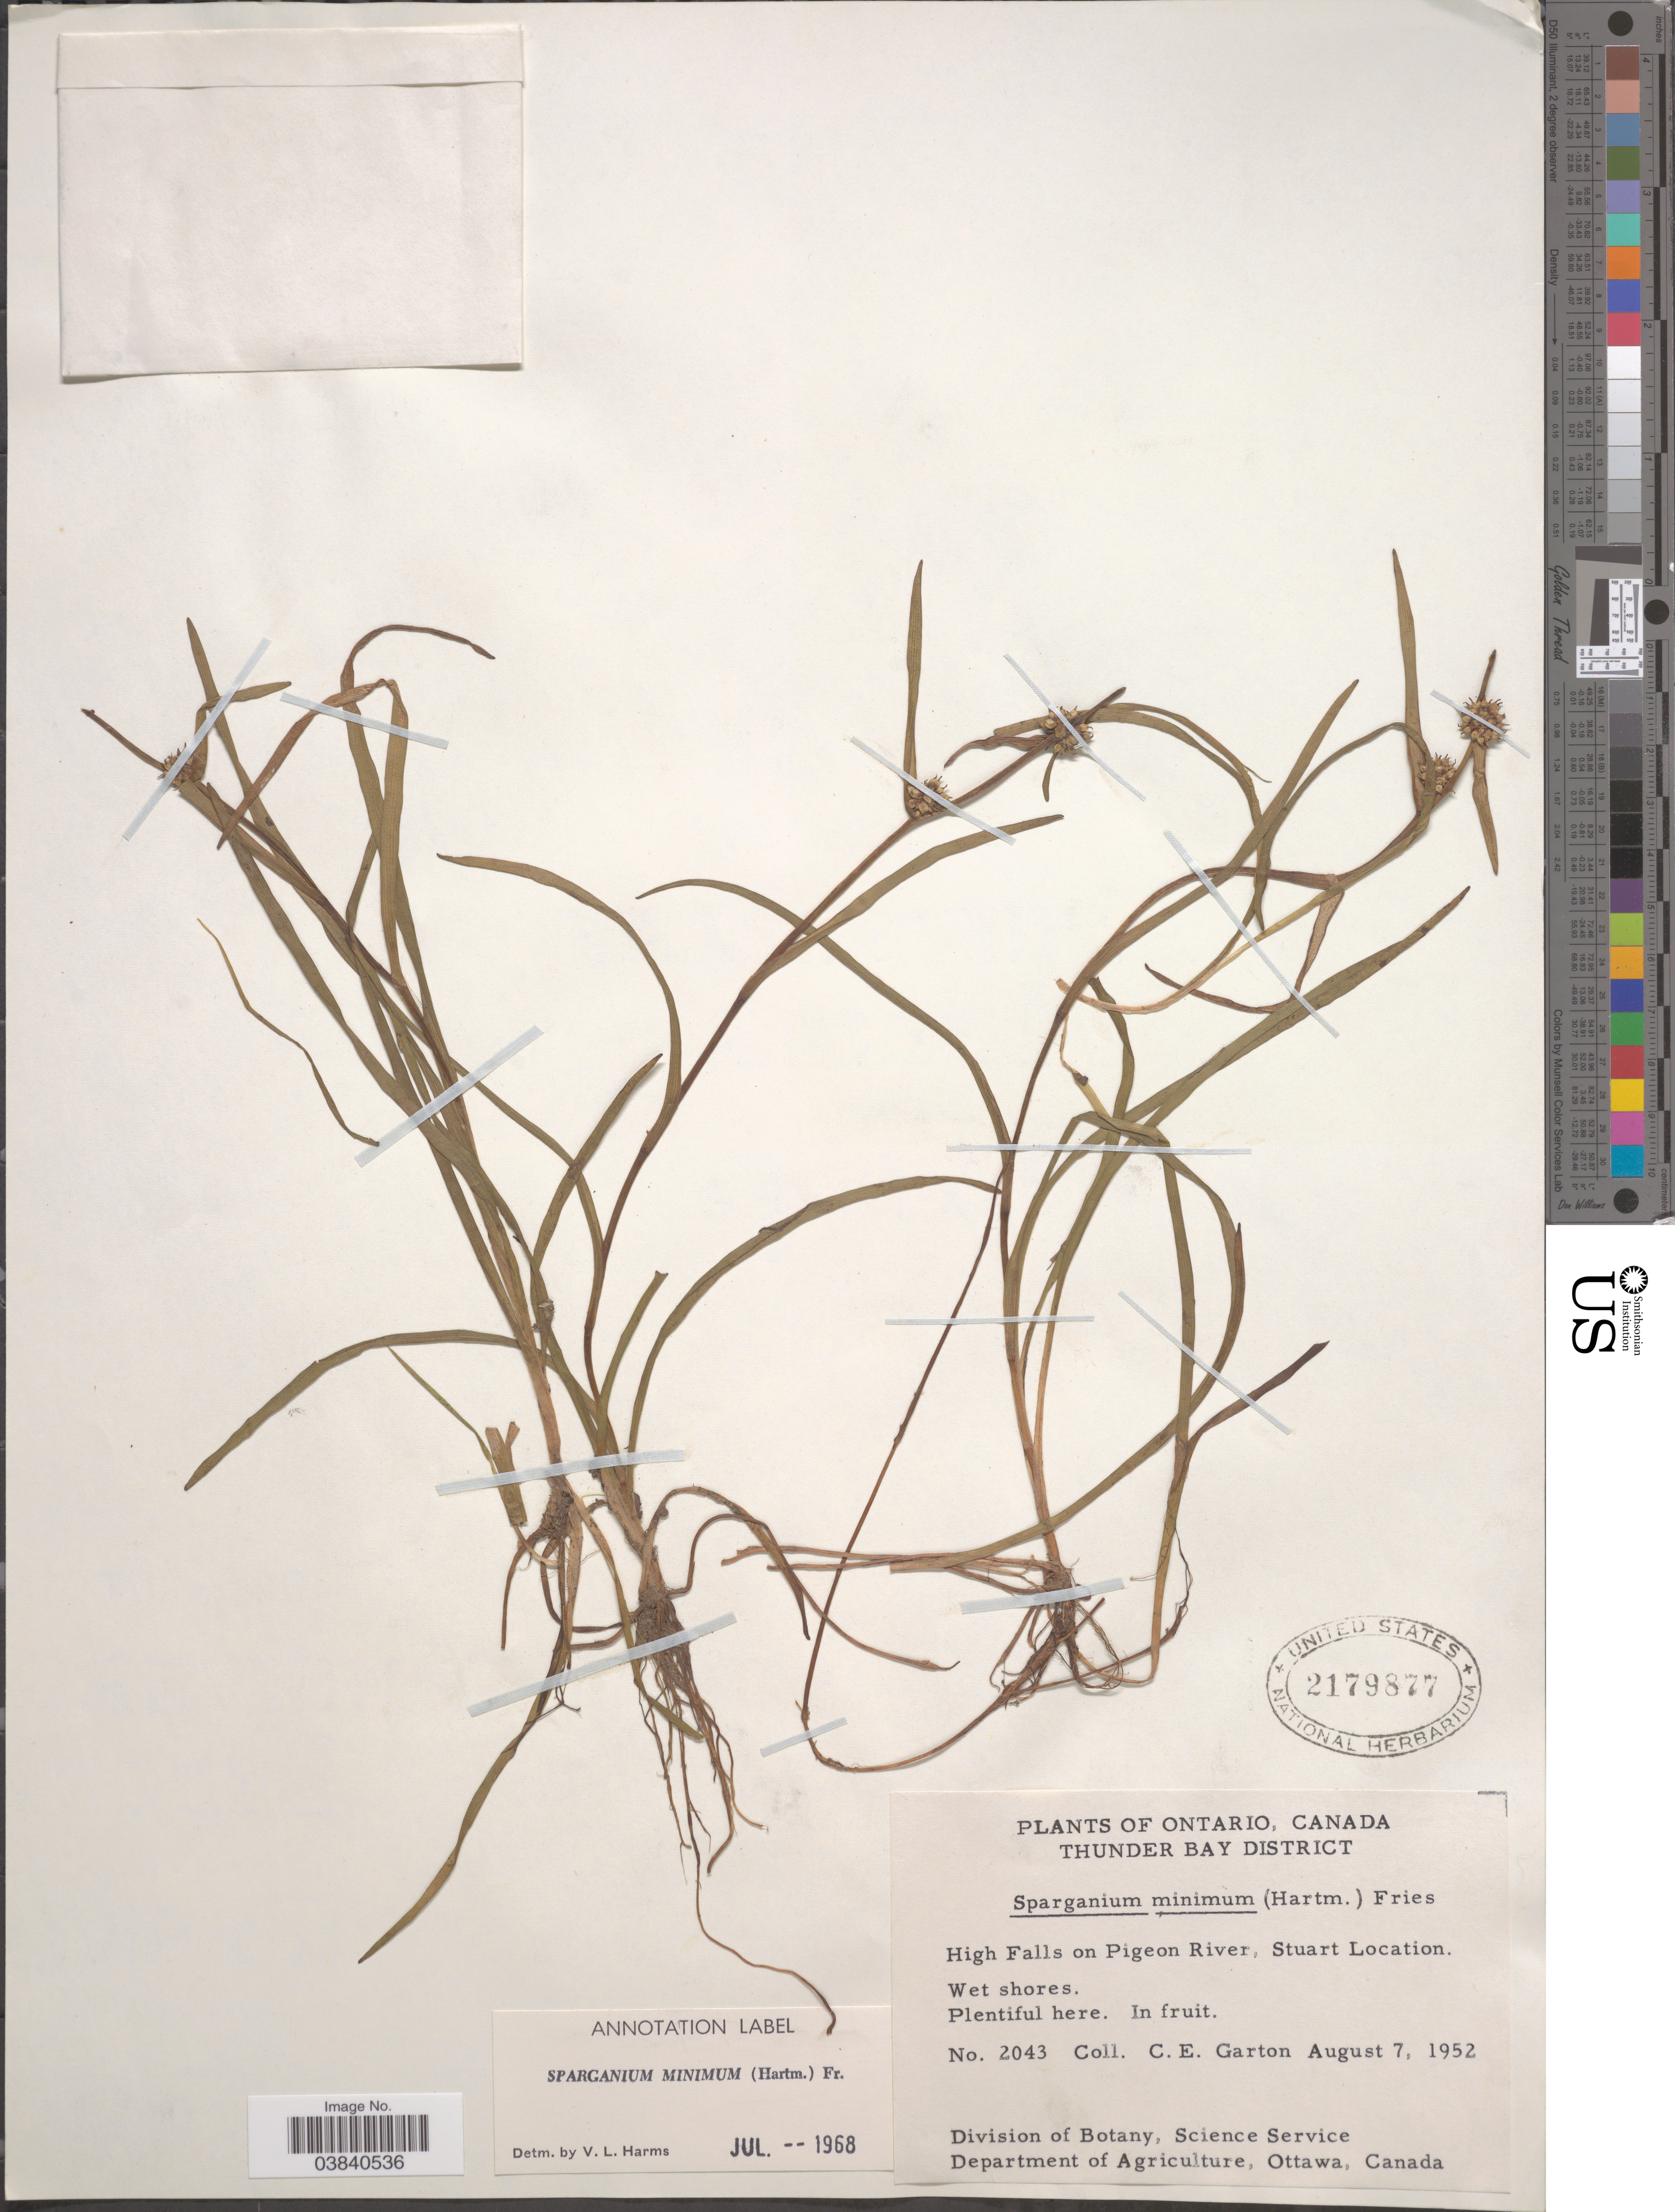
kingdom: Plantae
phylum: Tracheophyta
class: Liliopsida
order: Poales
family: Typhaceae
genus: Sparganium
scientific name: Sparganium minimum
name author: Wallr.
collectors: C. E. Garton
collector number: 2043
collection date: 1952-08-07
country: Canada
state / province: Ontario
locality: Thunder Bay District. High Falls on Pigeon River, Stuart Location.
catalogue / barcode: US 2179877